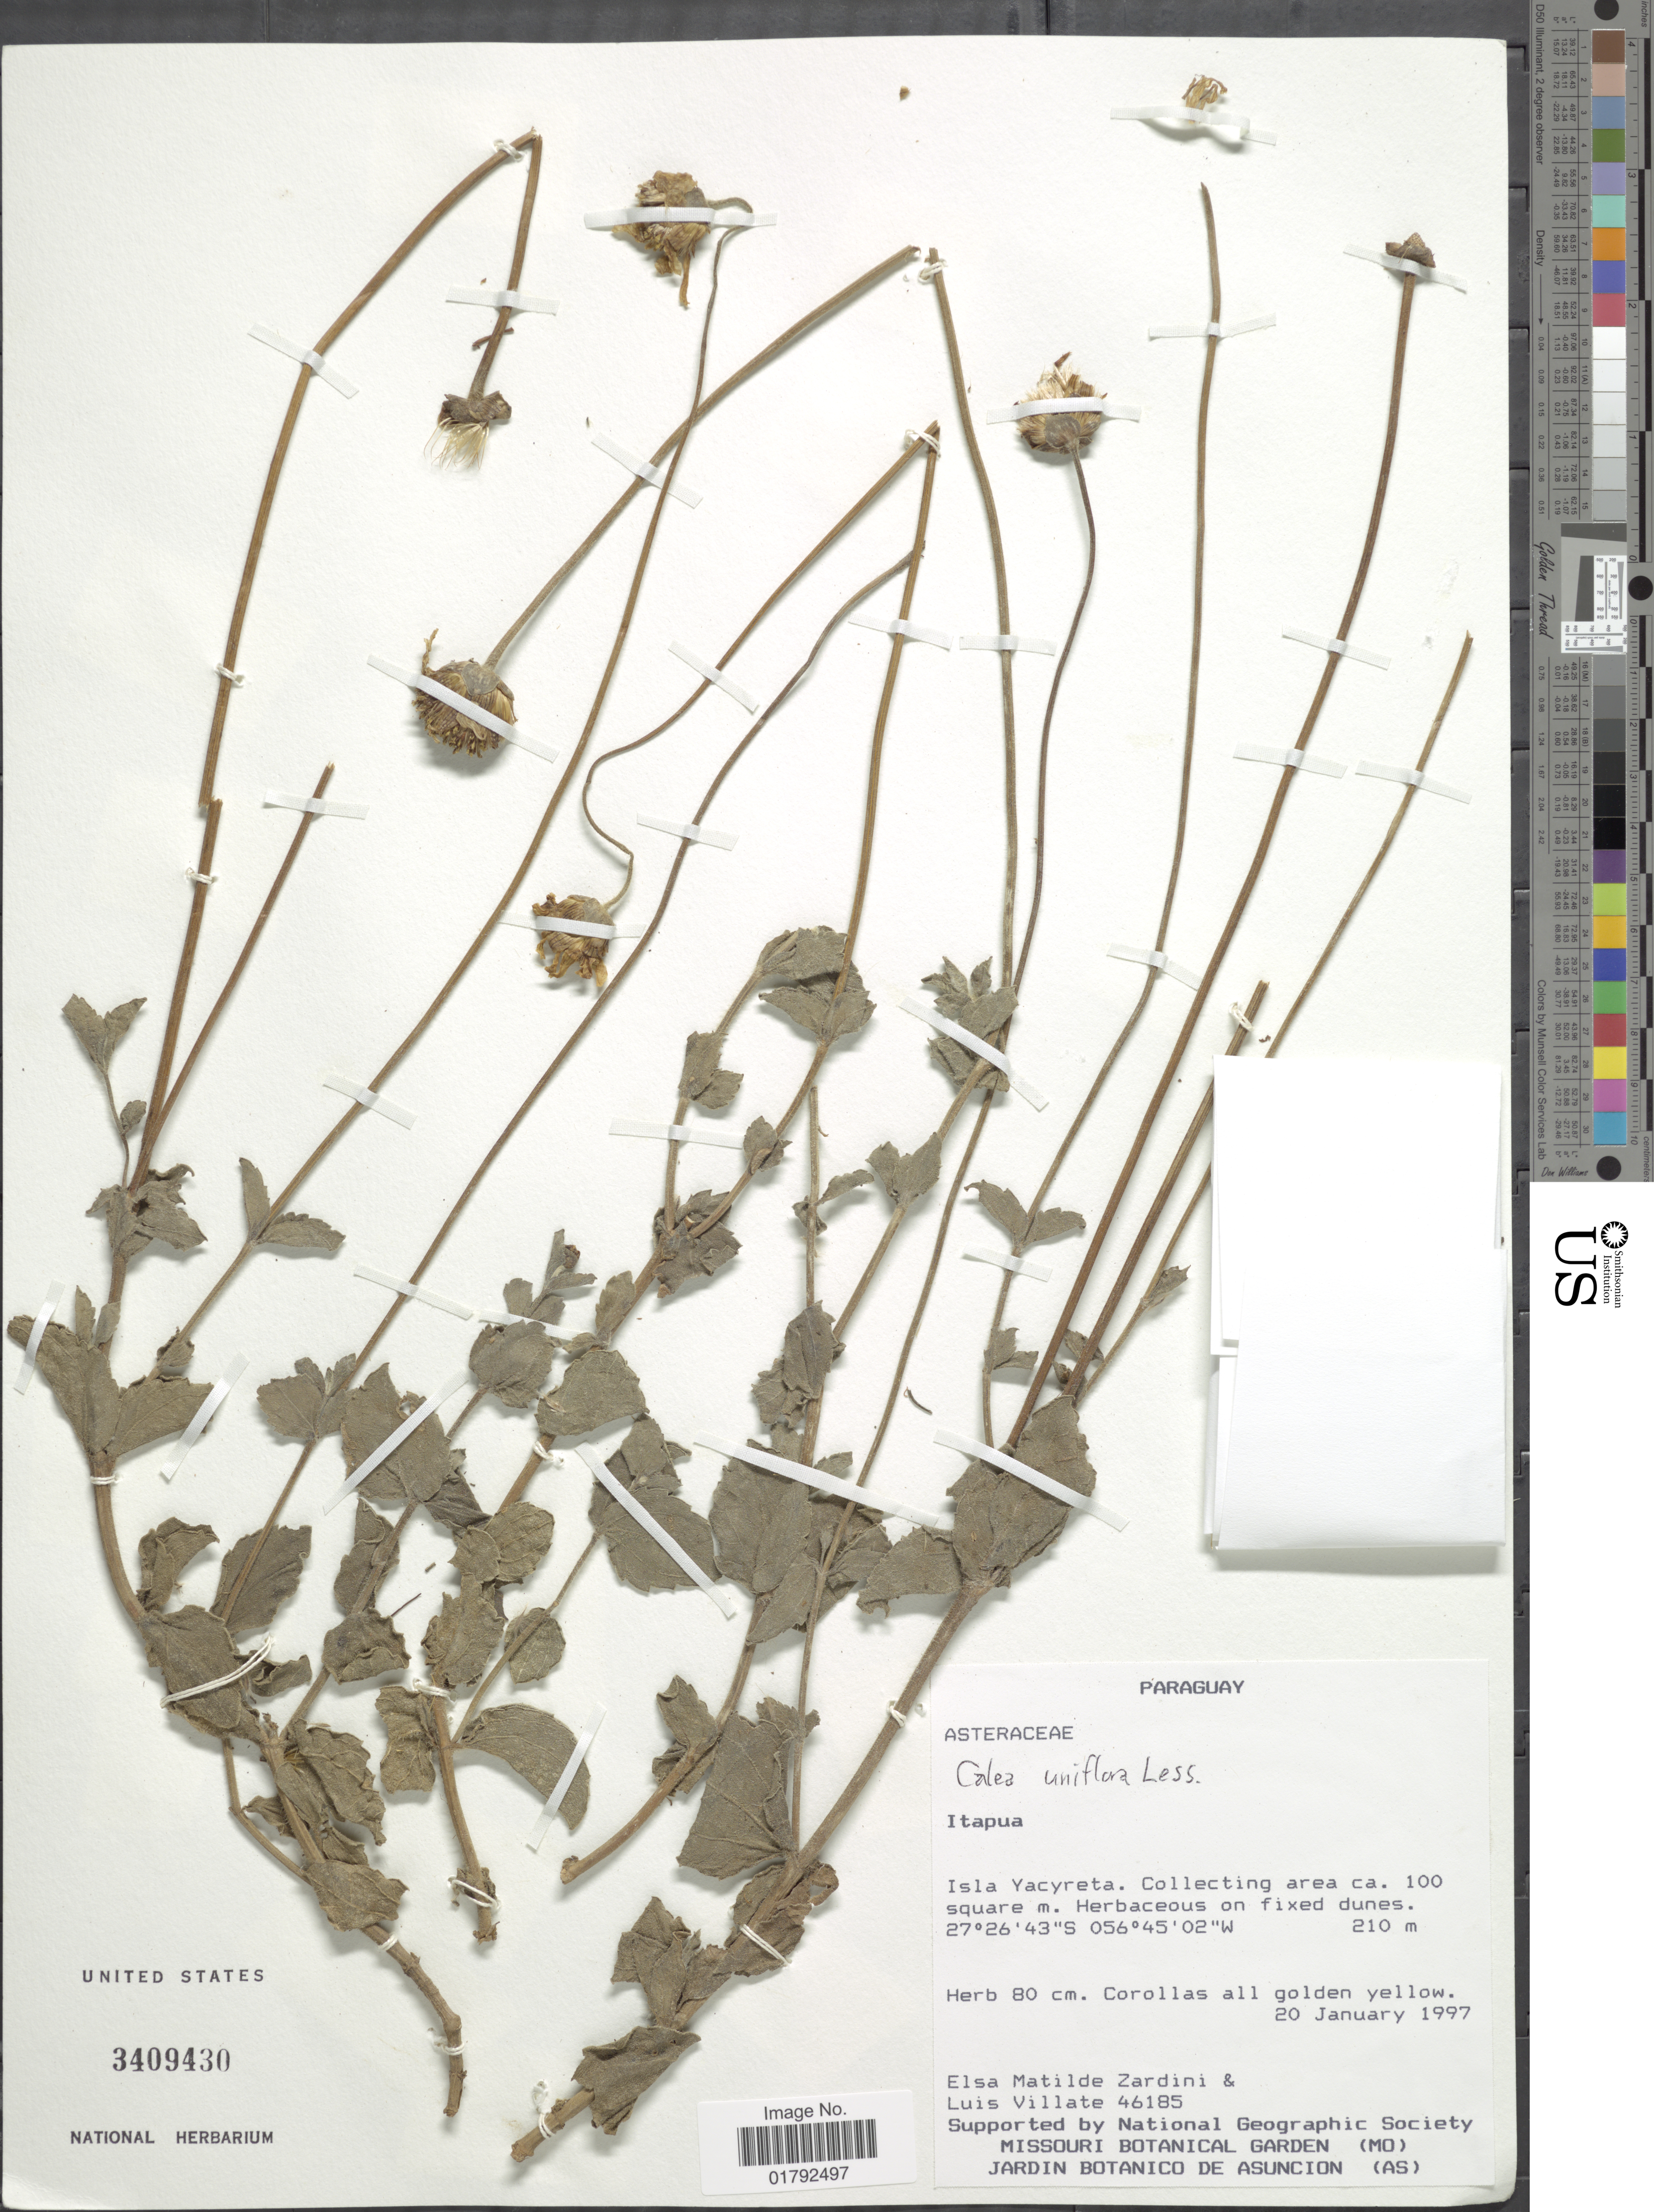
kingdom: Plantae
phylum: Tracheophyta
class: Magnoliopsida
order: Asterales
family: Asteraceae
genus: Calea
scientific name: Calea uniflora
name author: Less.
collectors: E. M. Zardini & L. Villate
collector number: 46185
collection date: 1997-01-20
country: Paraguay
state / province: Itapua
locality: Isla Yacyreta, collecting area ca. 100 square m.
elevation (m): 210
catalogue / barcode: US 3409430